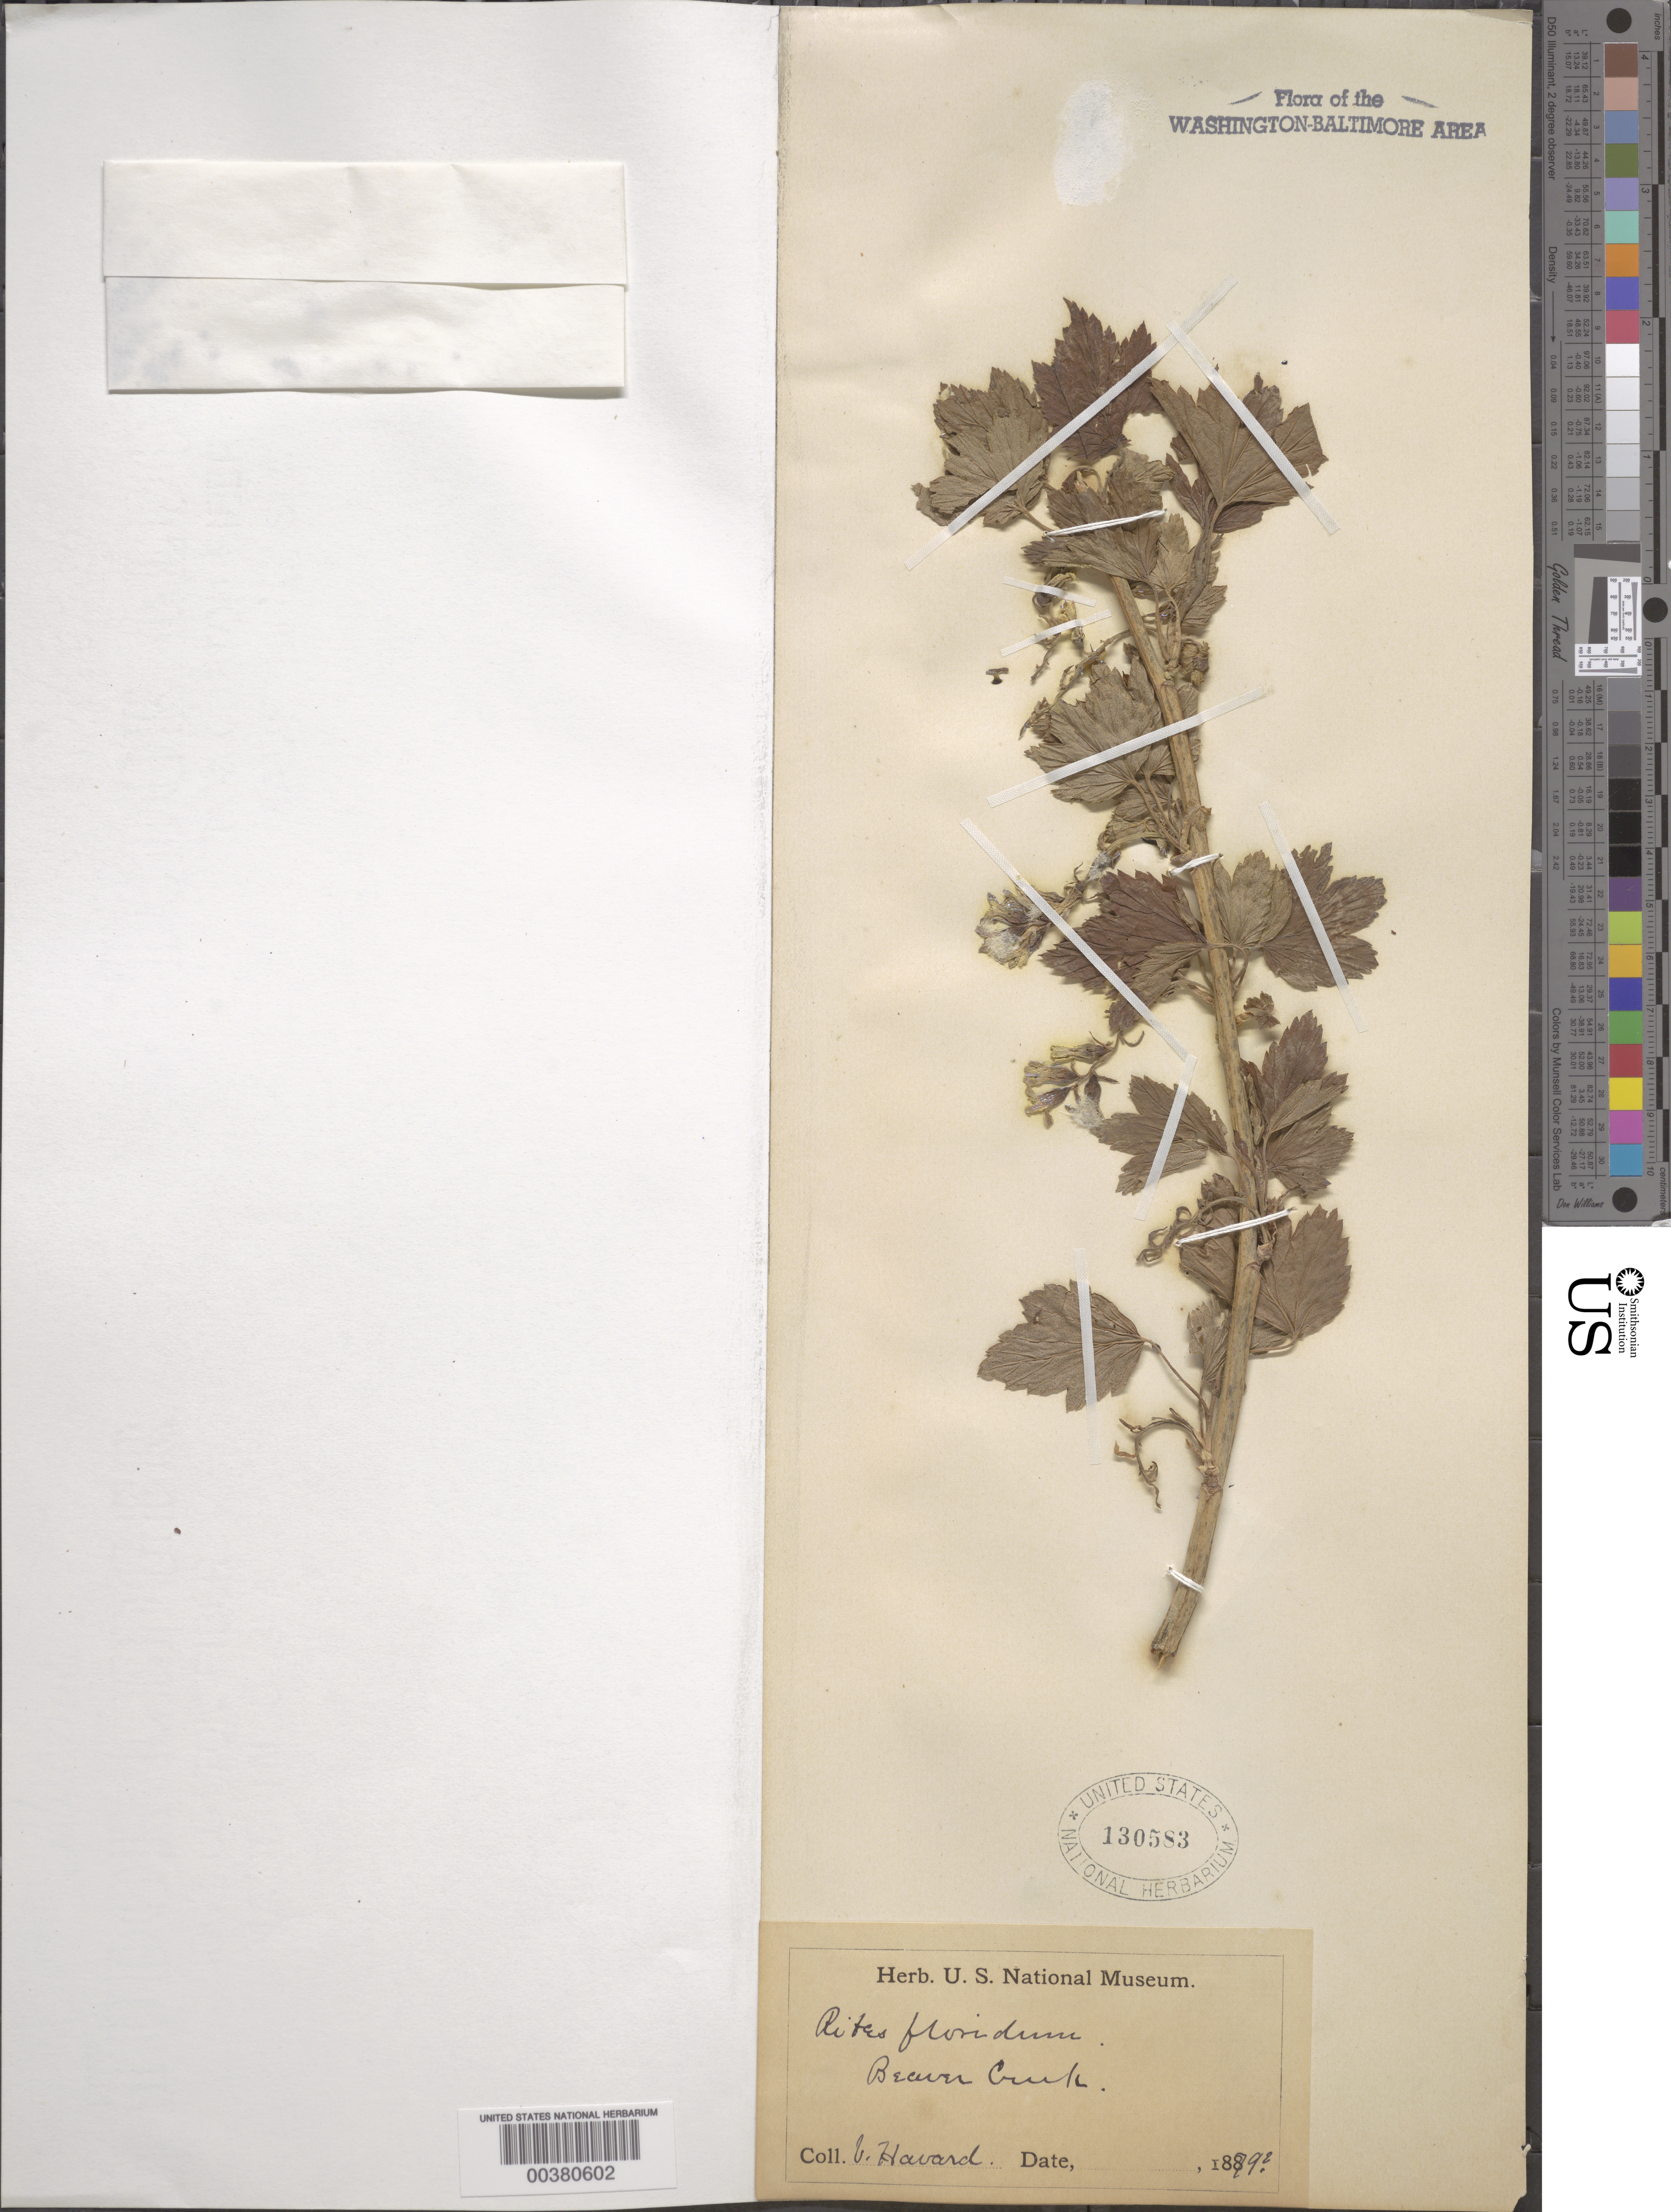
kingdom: Plantae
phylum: Tracheophyta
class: Magnoliopsida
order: Saxifragales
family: Grossulariaceae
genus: Ribes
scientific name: Ribes americanum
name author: Mill.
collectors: I. Howard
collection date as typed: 1879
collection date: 1879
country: United States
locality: Beaver Creek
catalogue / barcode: US 130583